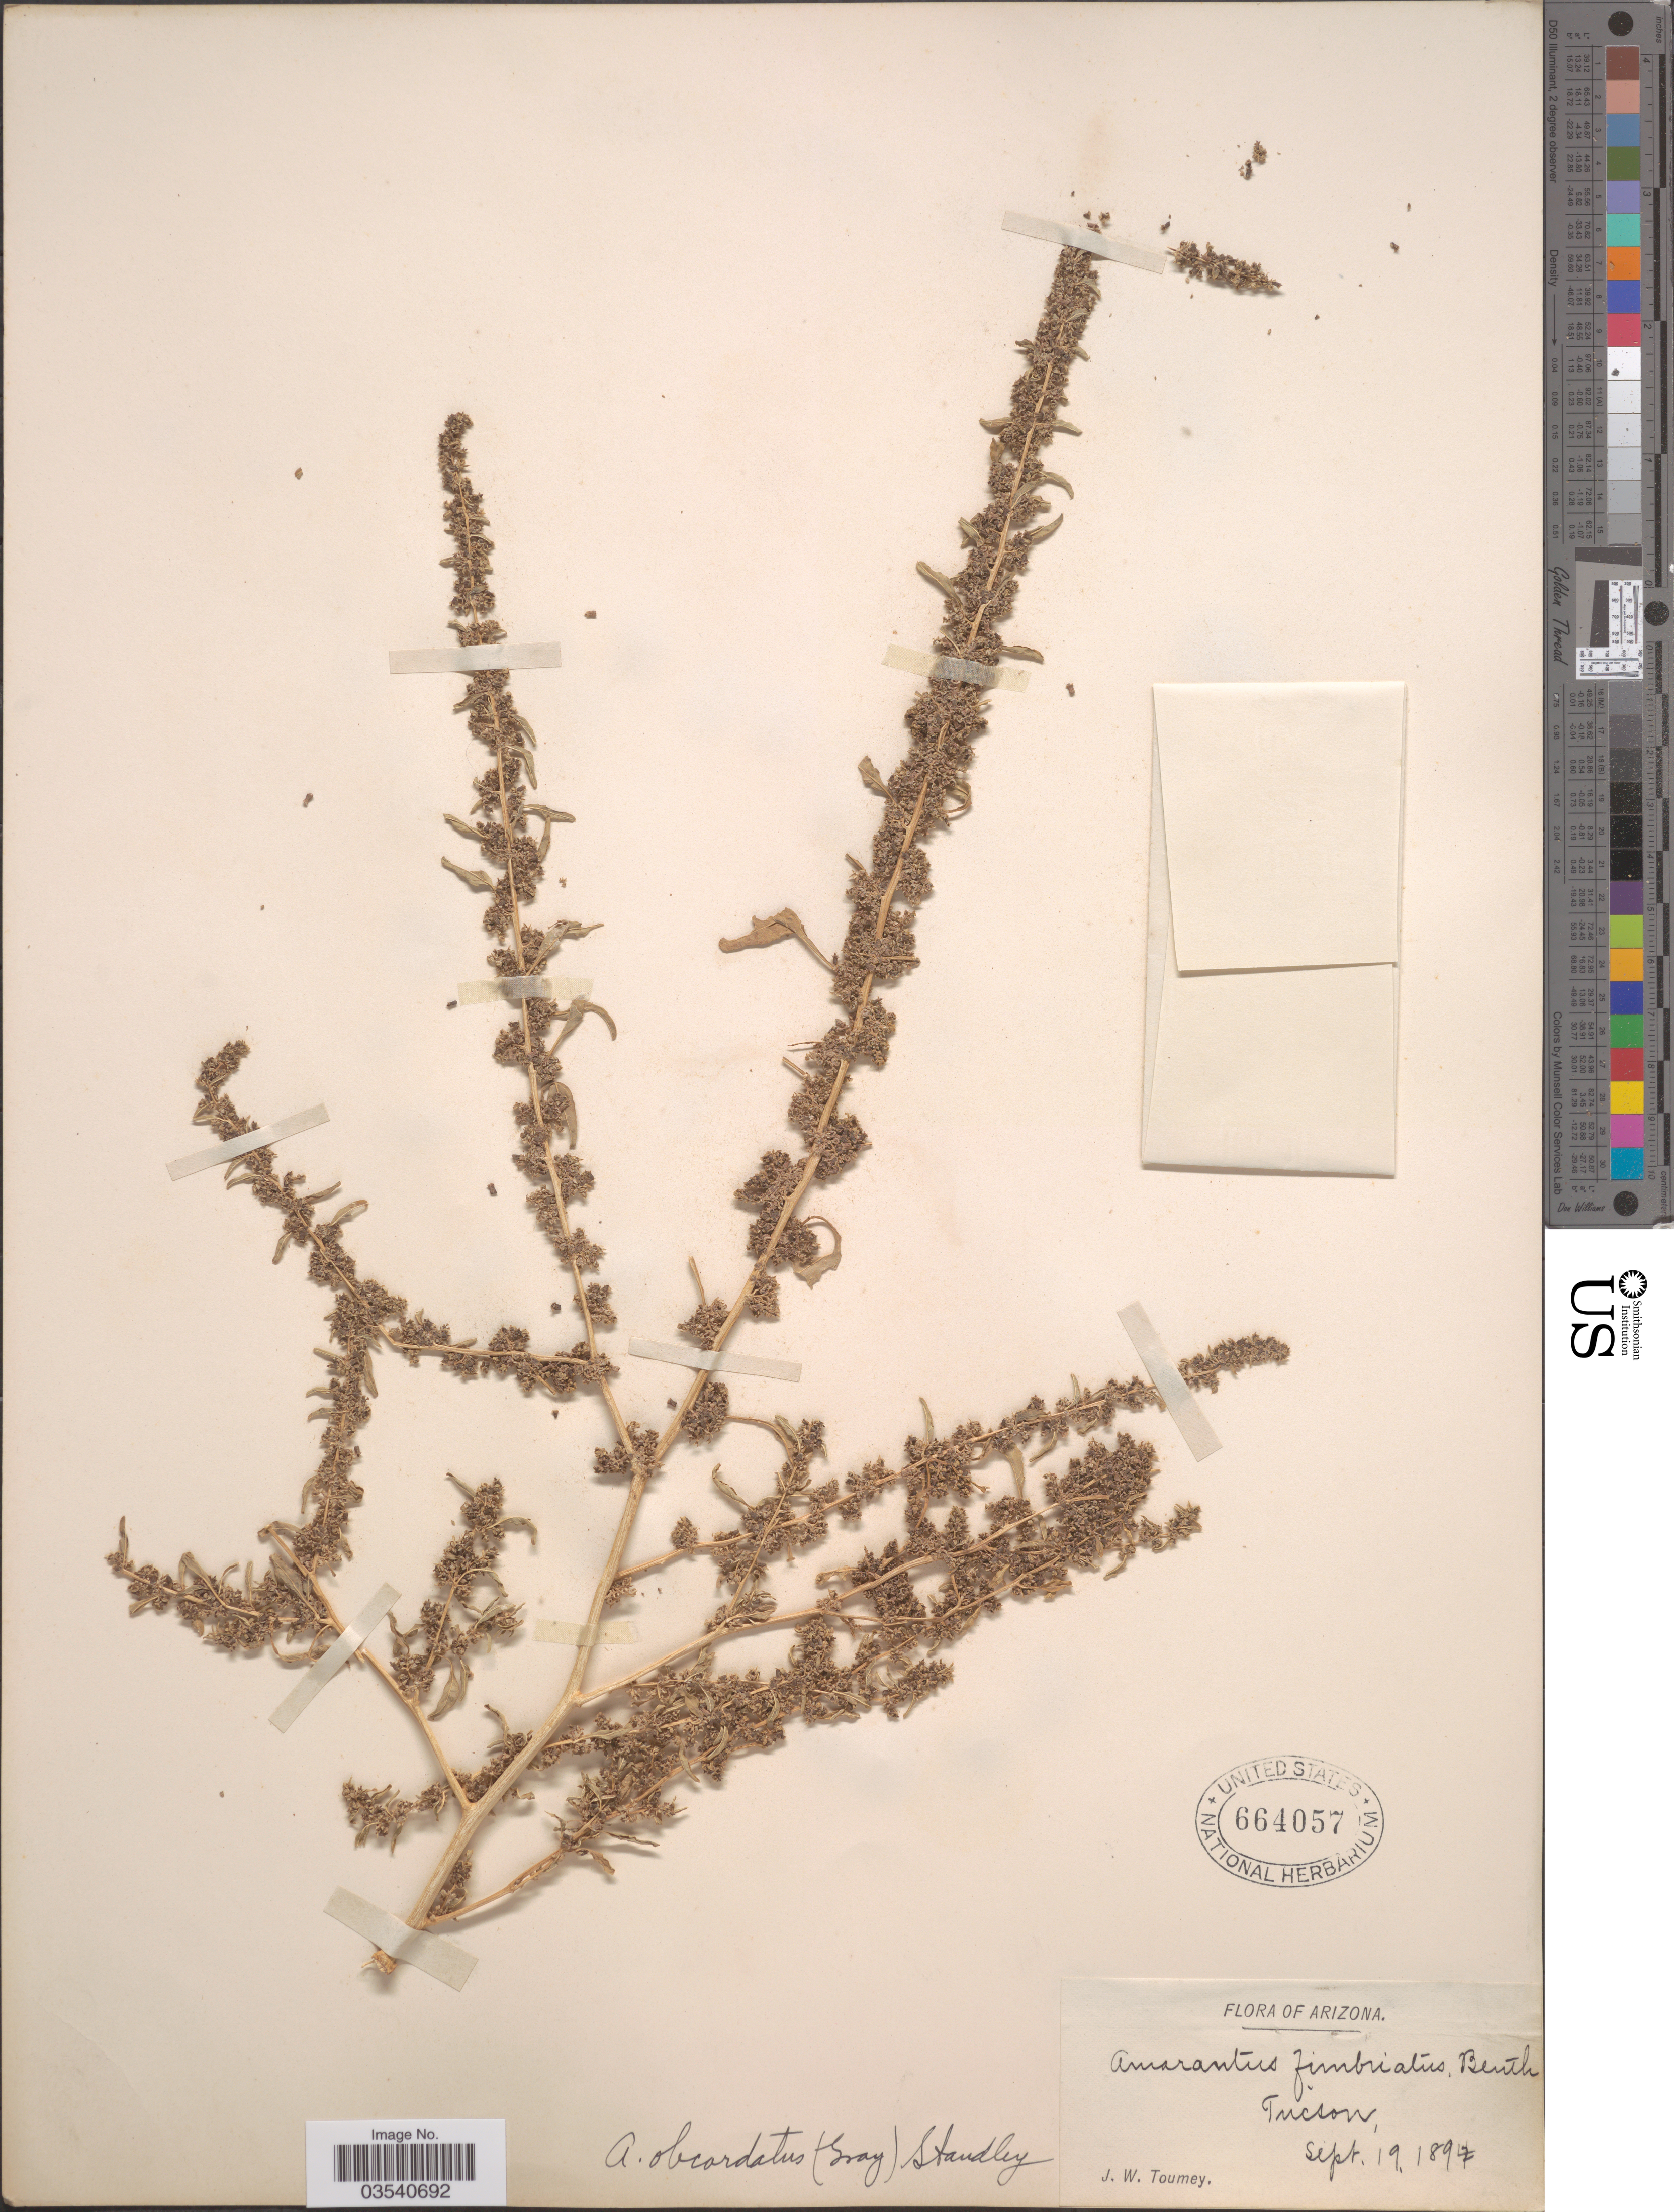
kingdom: Plantae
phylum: Tracheophyta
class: Magnoliopsida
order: Caryophyllales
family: Amaranthaceae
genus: Amaranthus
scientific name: Amaranthus obcordatus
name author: (A. Gray) Standl.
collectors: J. W. Toumey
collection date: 1894-09-19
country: United States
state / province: Arizona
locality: Tucson.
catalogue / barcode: US 664057